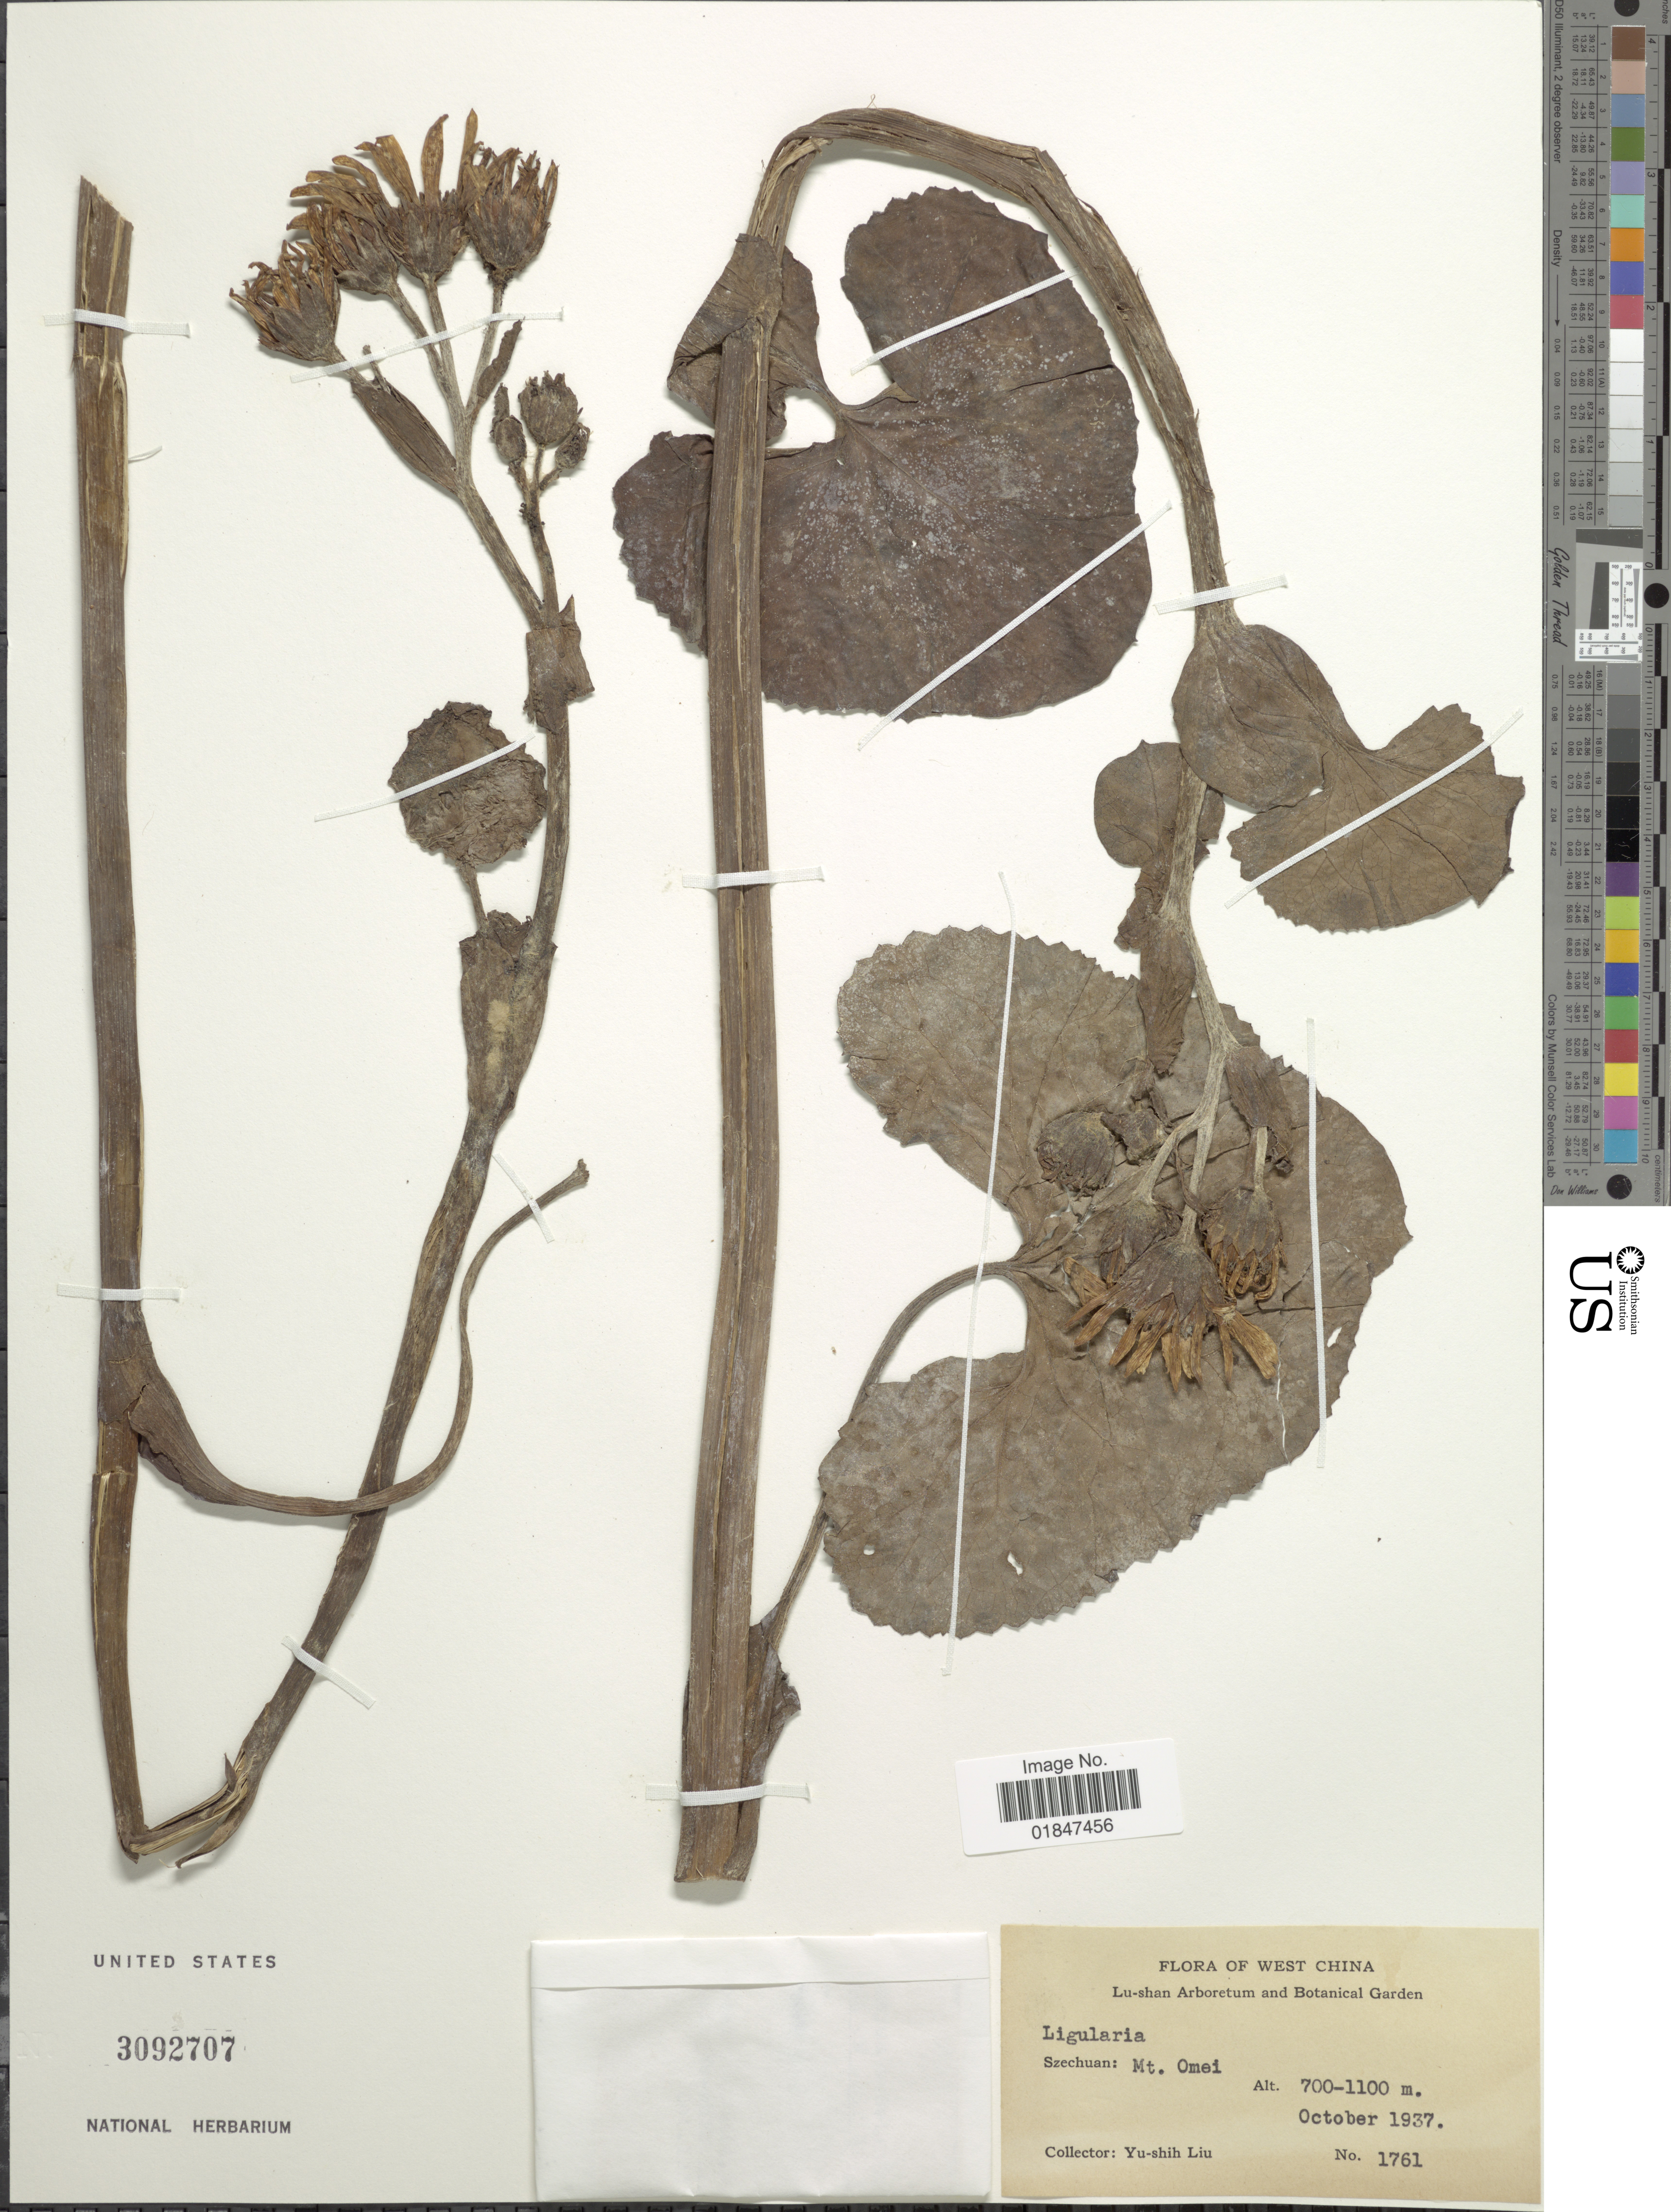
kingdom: Plantae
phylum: Tracheophyta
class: Magnoliopsida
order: Asterales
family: Asteraceae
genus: Ligularia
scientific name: Ligularia sp.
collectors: Y.-S. Liu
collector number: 1761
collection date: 1937-10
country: China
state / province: Sichuan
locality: West China, Szechuan: Mt. Omei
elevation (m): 700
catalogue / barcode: US 3092707